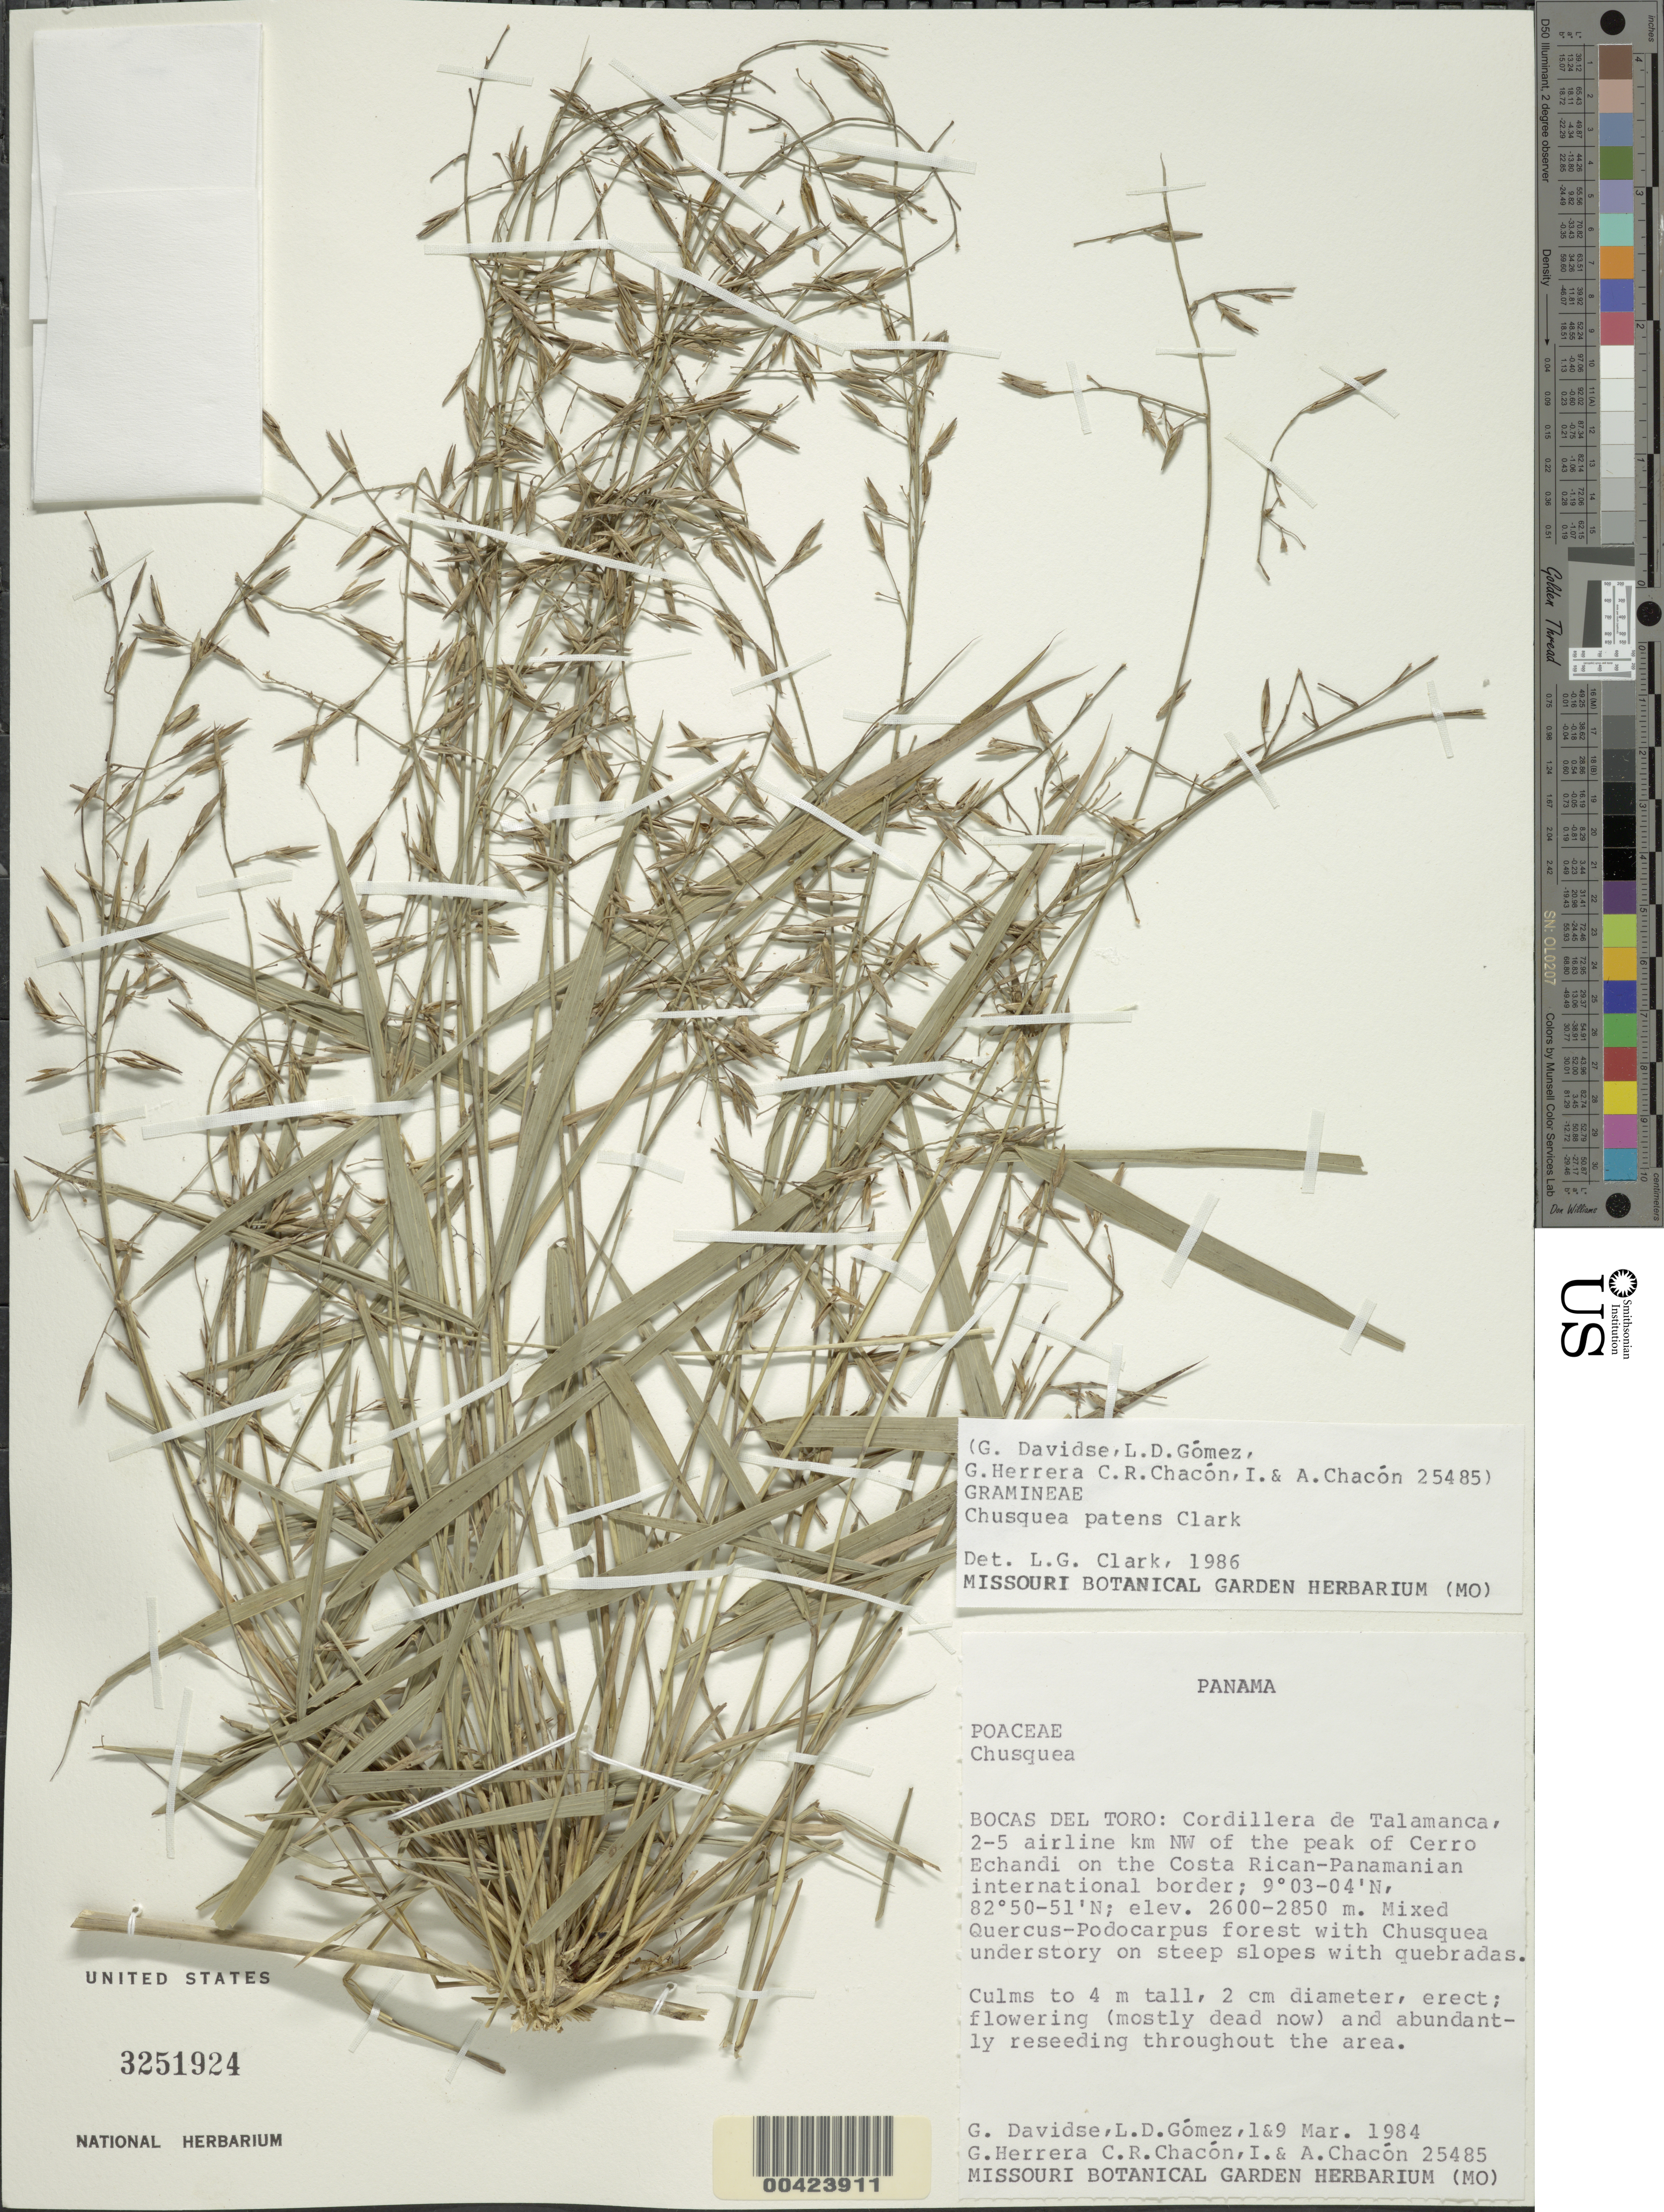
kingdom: Plantae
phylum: Tracheophyta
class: Liliopsida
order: Poales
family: Poaceae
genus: Chusquea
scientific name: Chusquea patens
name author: L.G. Clark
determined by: Clark, Lynn G., (ISC), Iowa State University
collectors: G. Davidse, L. D. Gómez, G. Herrera Ch., C. Chacon, I. Chacon & A. Chacon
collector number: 25485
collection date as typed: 01 Mar 1984 and 09 Mar 1984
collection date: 1984-03-01,1984-03-09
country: Panama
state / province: Bocas del Toro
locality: Cordillera de Talamanca; 2-5 km N of peak of Cerro Echandi on the Costa Rico - Panama border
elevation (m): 2600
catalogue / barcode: US 3251924